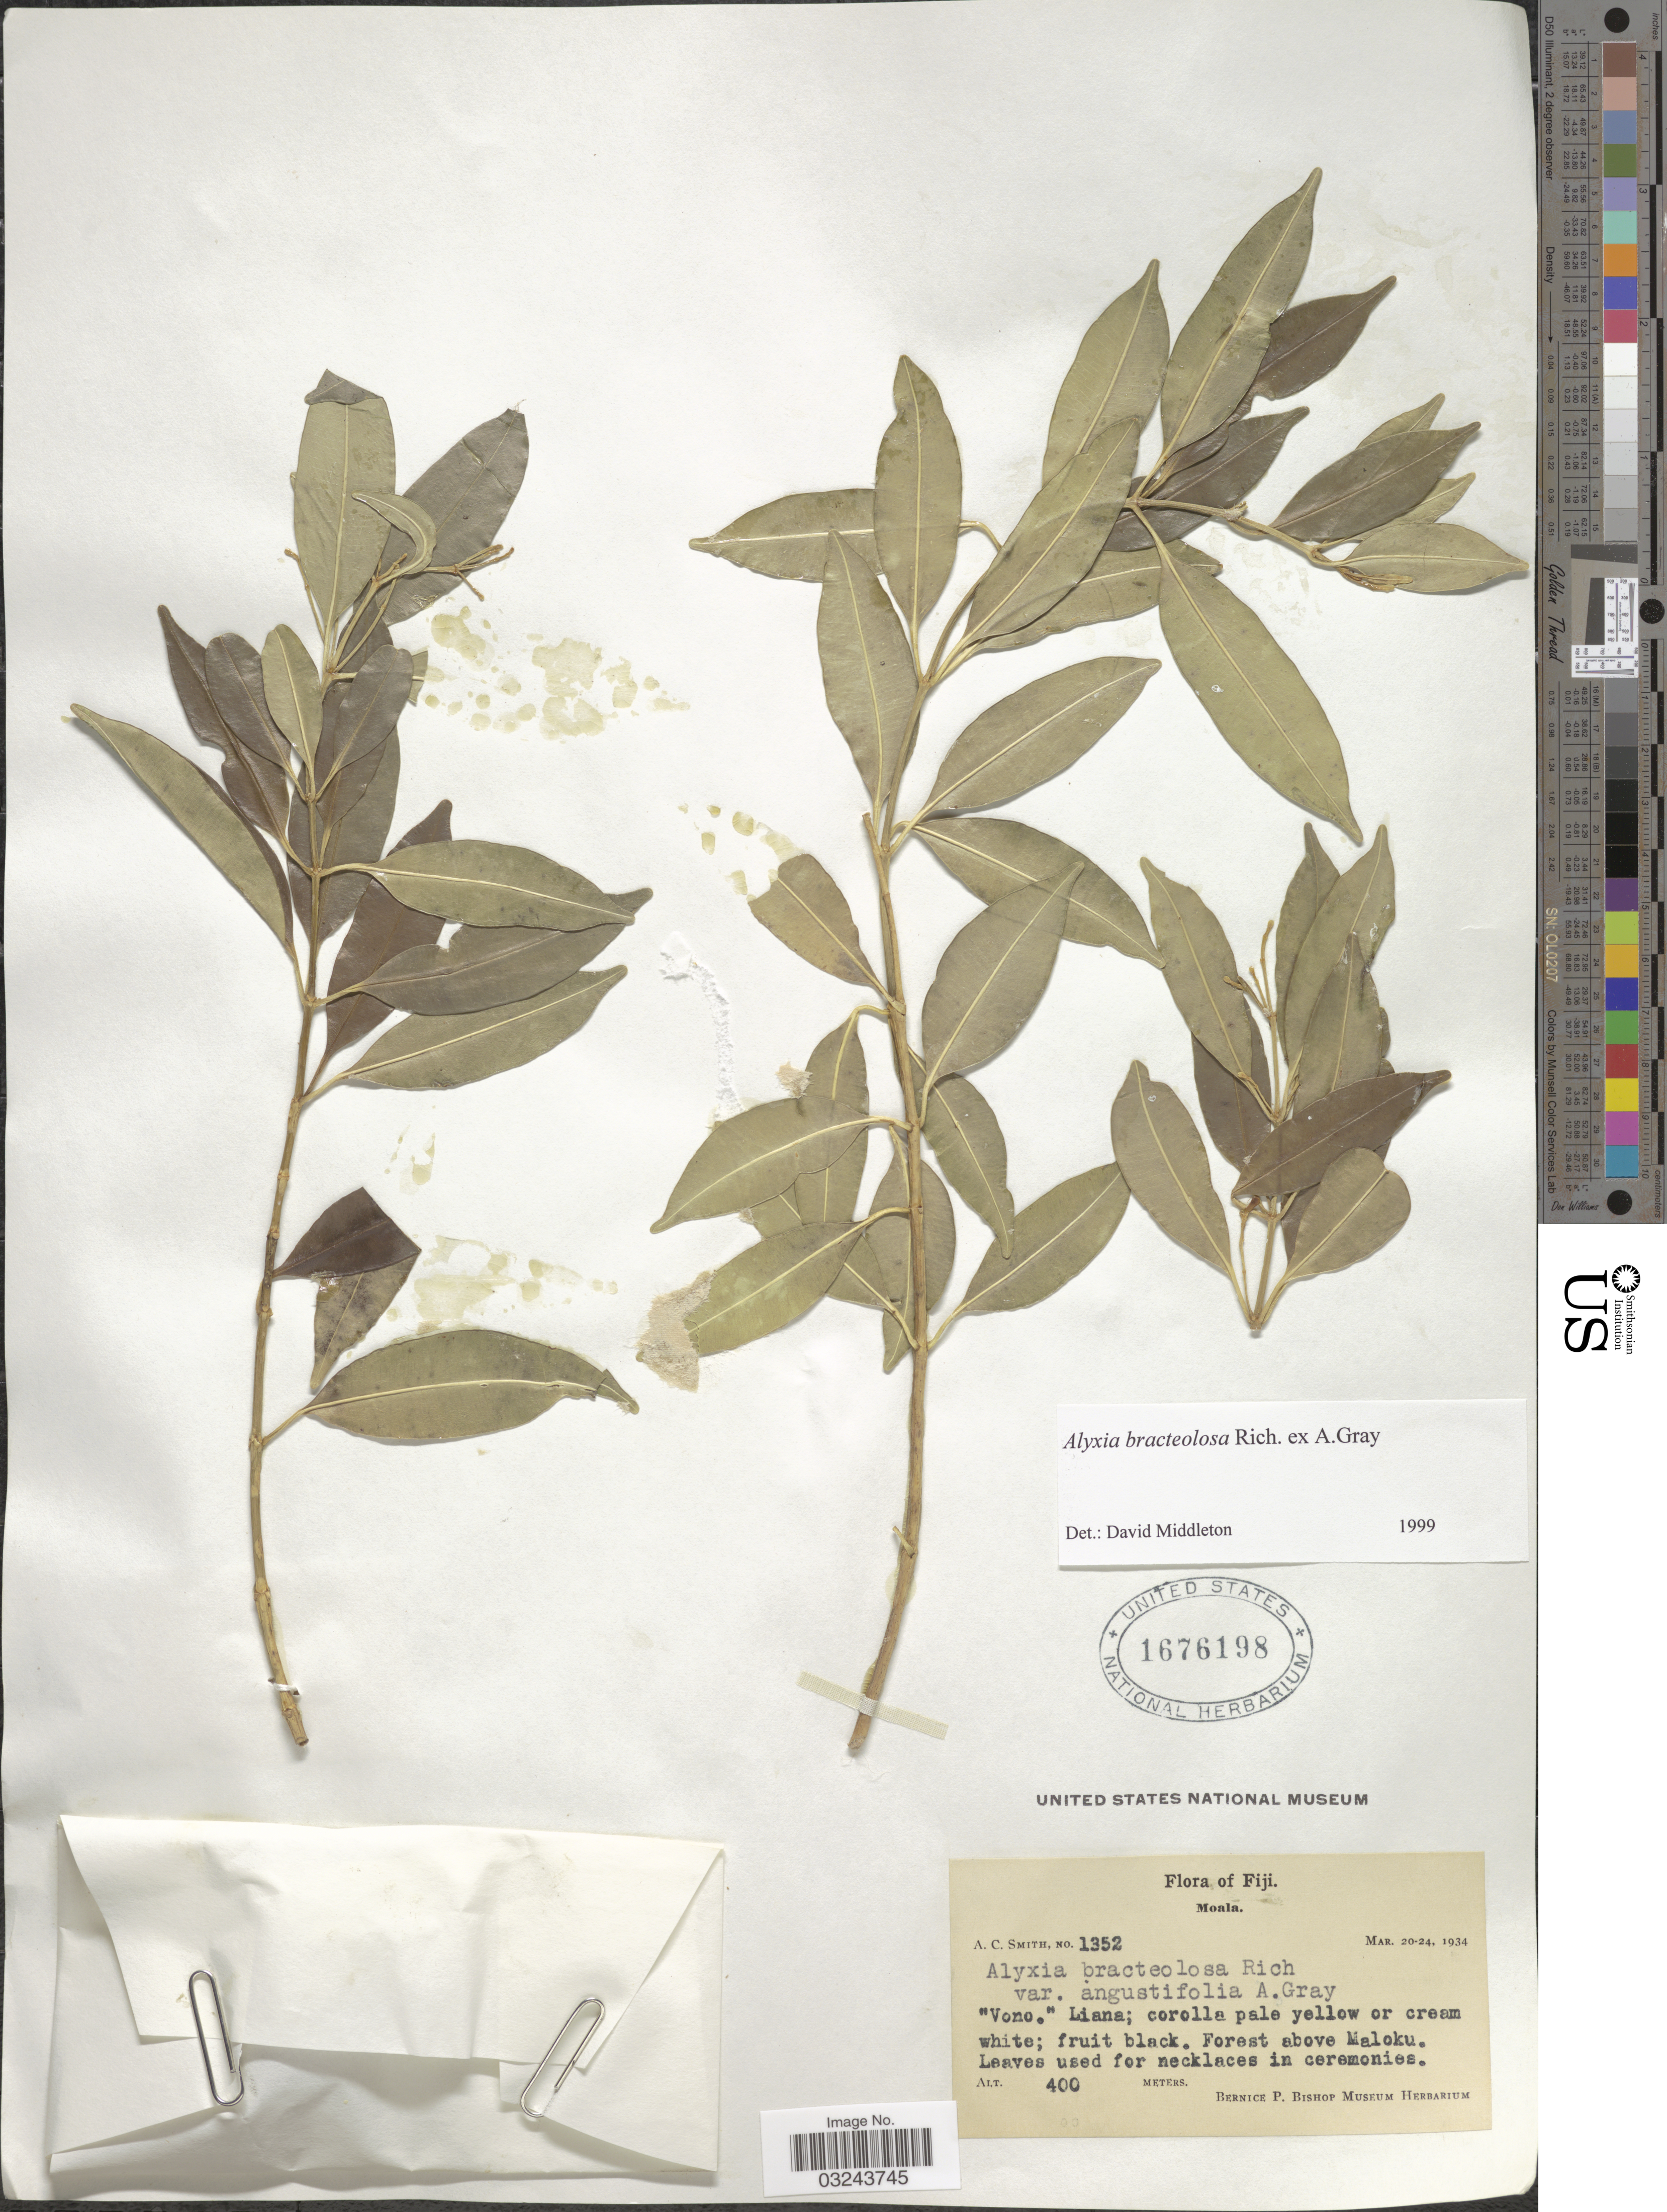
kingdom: Plantae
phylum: Tracheophyta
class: Magnoliopsida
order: Gentianales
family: Apocynaceae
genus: Alyxia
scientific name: Alyxia bracteolosa var. angustifolia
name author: A. Gray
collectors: A. C. Smith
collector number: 1352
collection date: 1934-03-20/1934-03-24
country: Fiji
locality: Moala. Forest above Maloku.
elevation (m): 400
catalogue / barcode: US 1676198